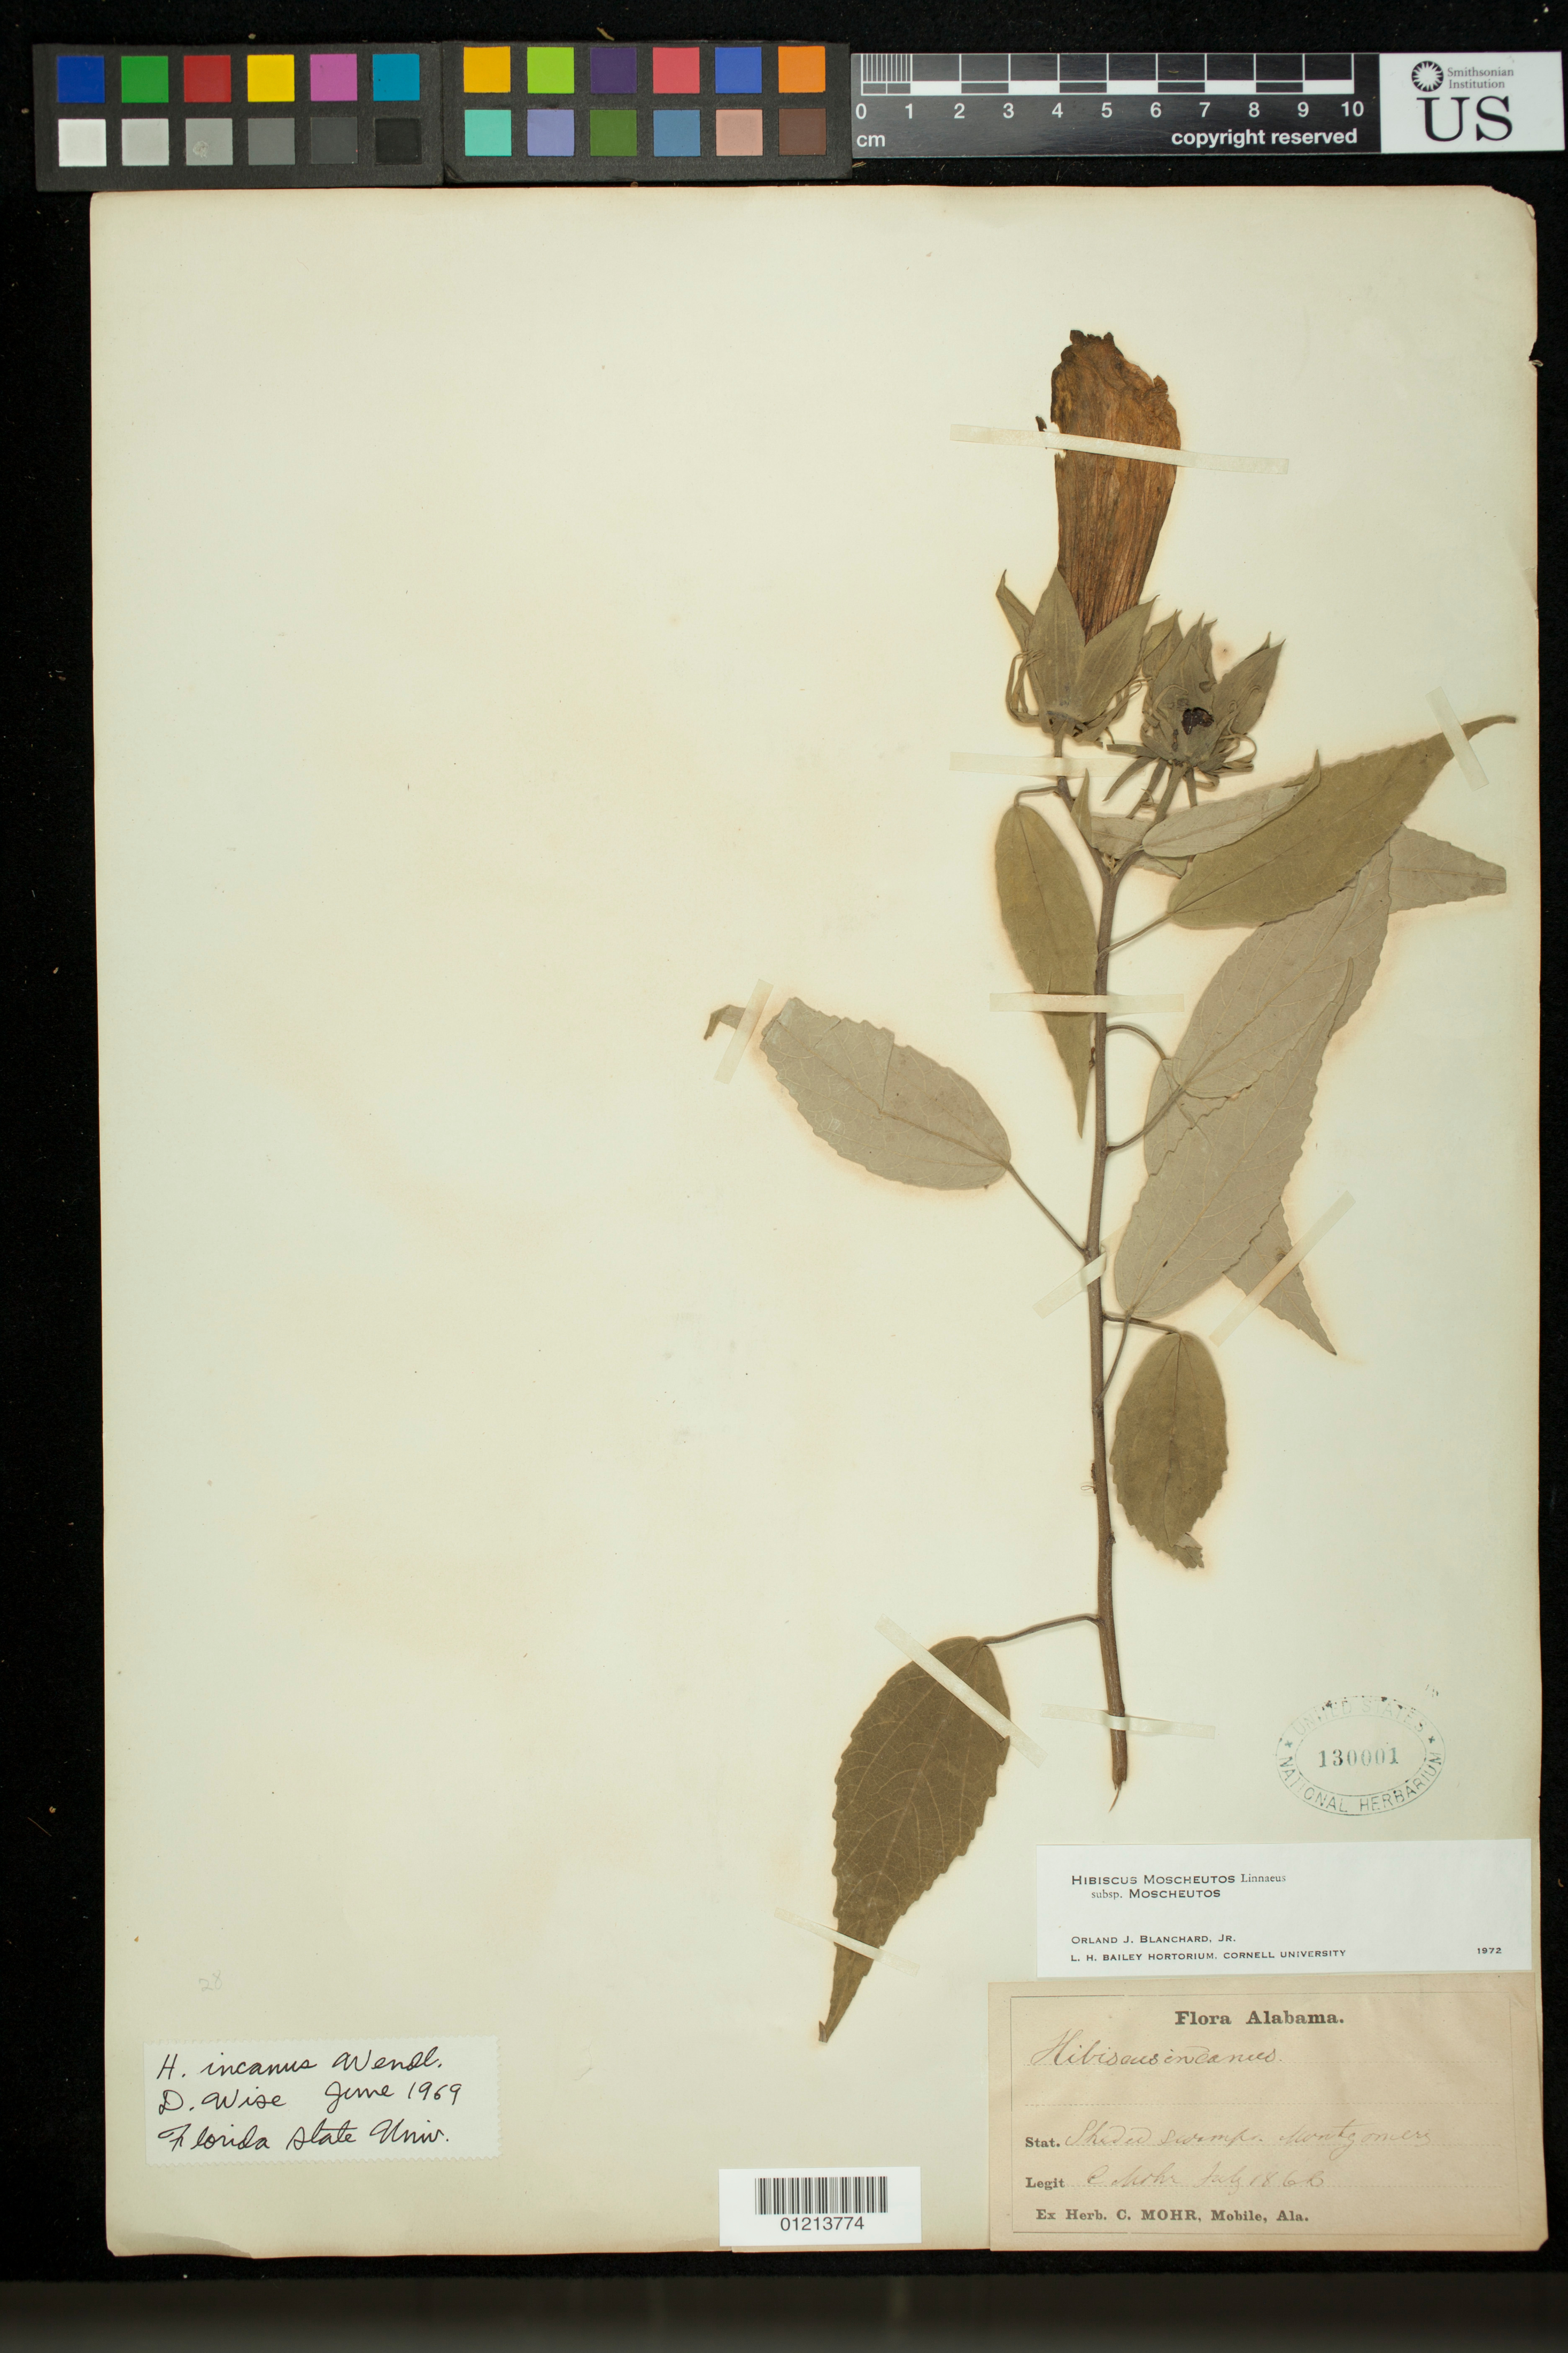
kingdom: Plantae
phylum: Tracheophyta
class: Magnoliopsida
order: Malvales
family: Malvaceae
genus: Hibiscus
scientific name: Hibiscus moscheutos subsp. moscheutos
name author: L.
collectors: C. T. Mohr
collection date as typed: Jul 1866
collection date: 1866-07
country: United States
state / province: Alabama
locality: Shaded swamps, Montgomery.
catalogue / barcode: US 130001